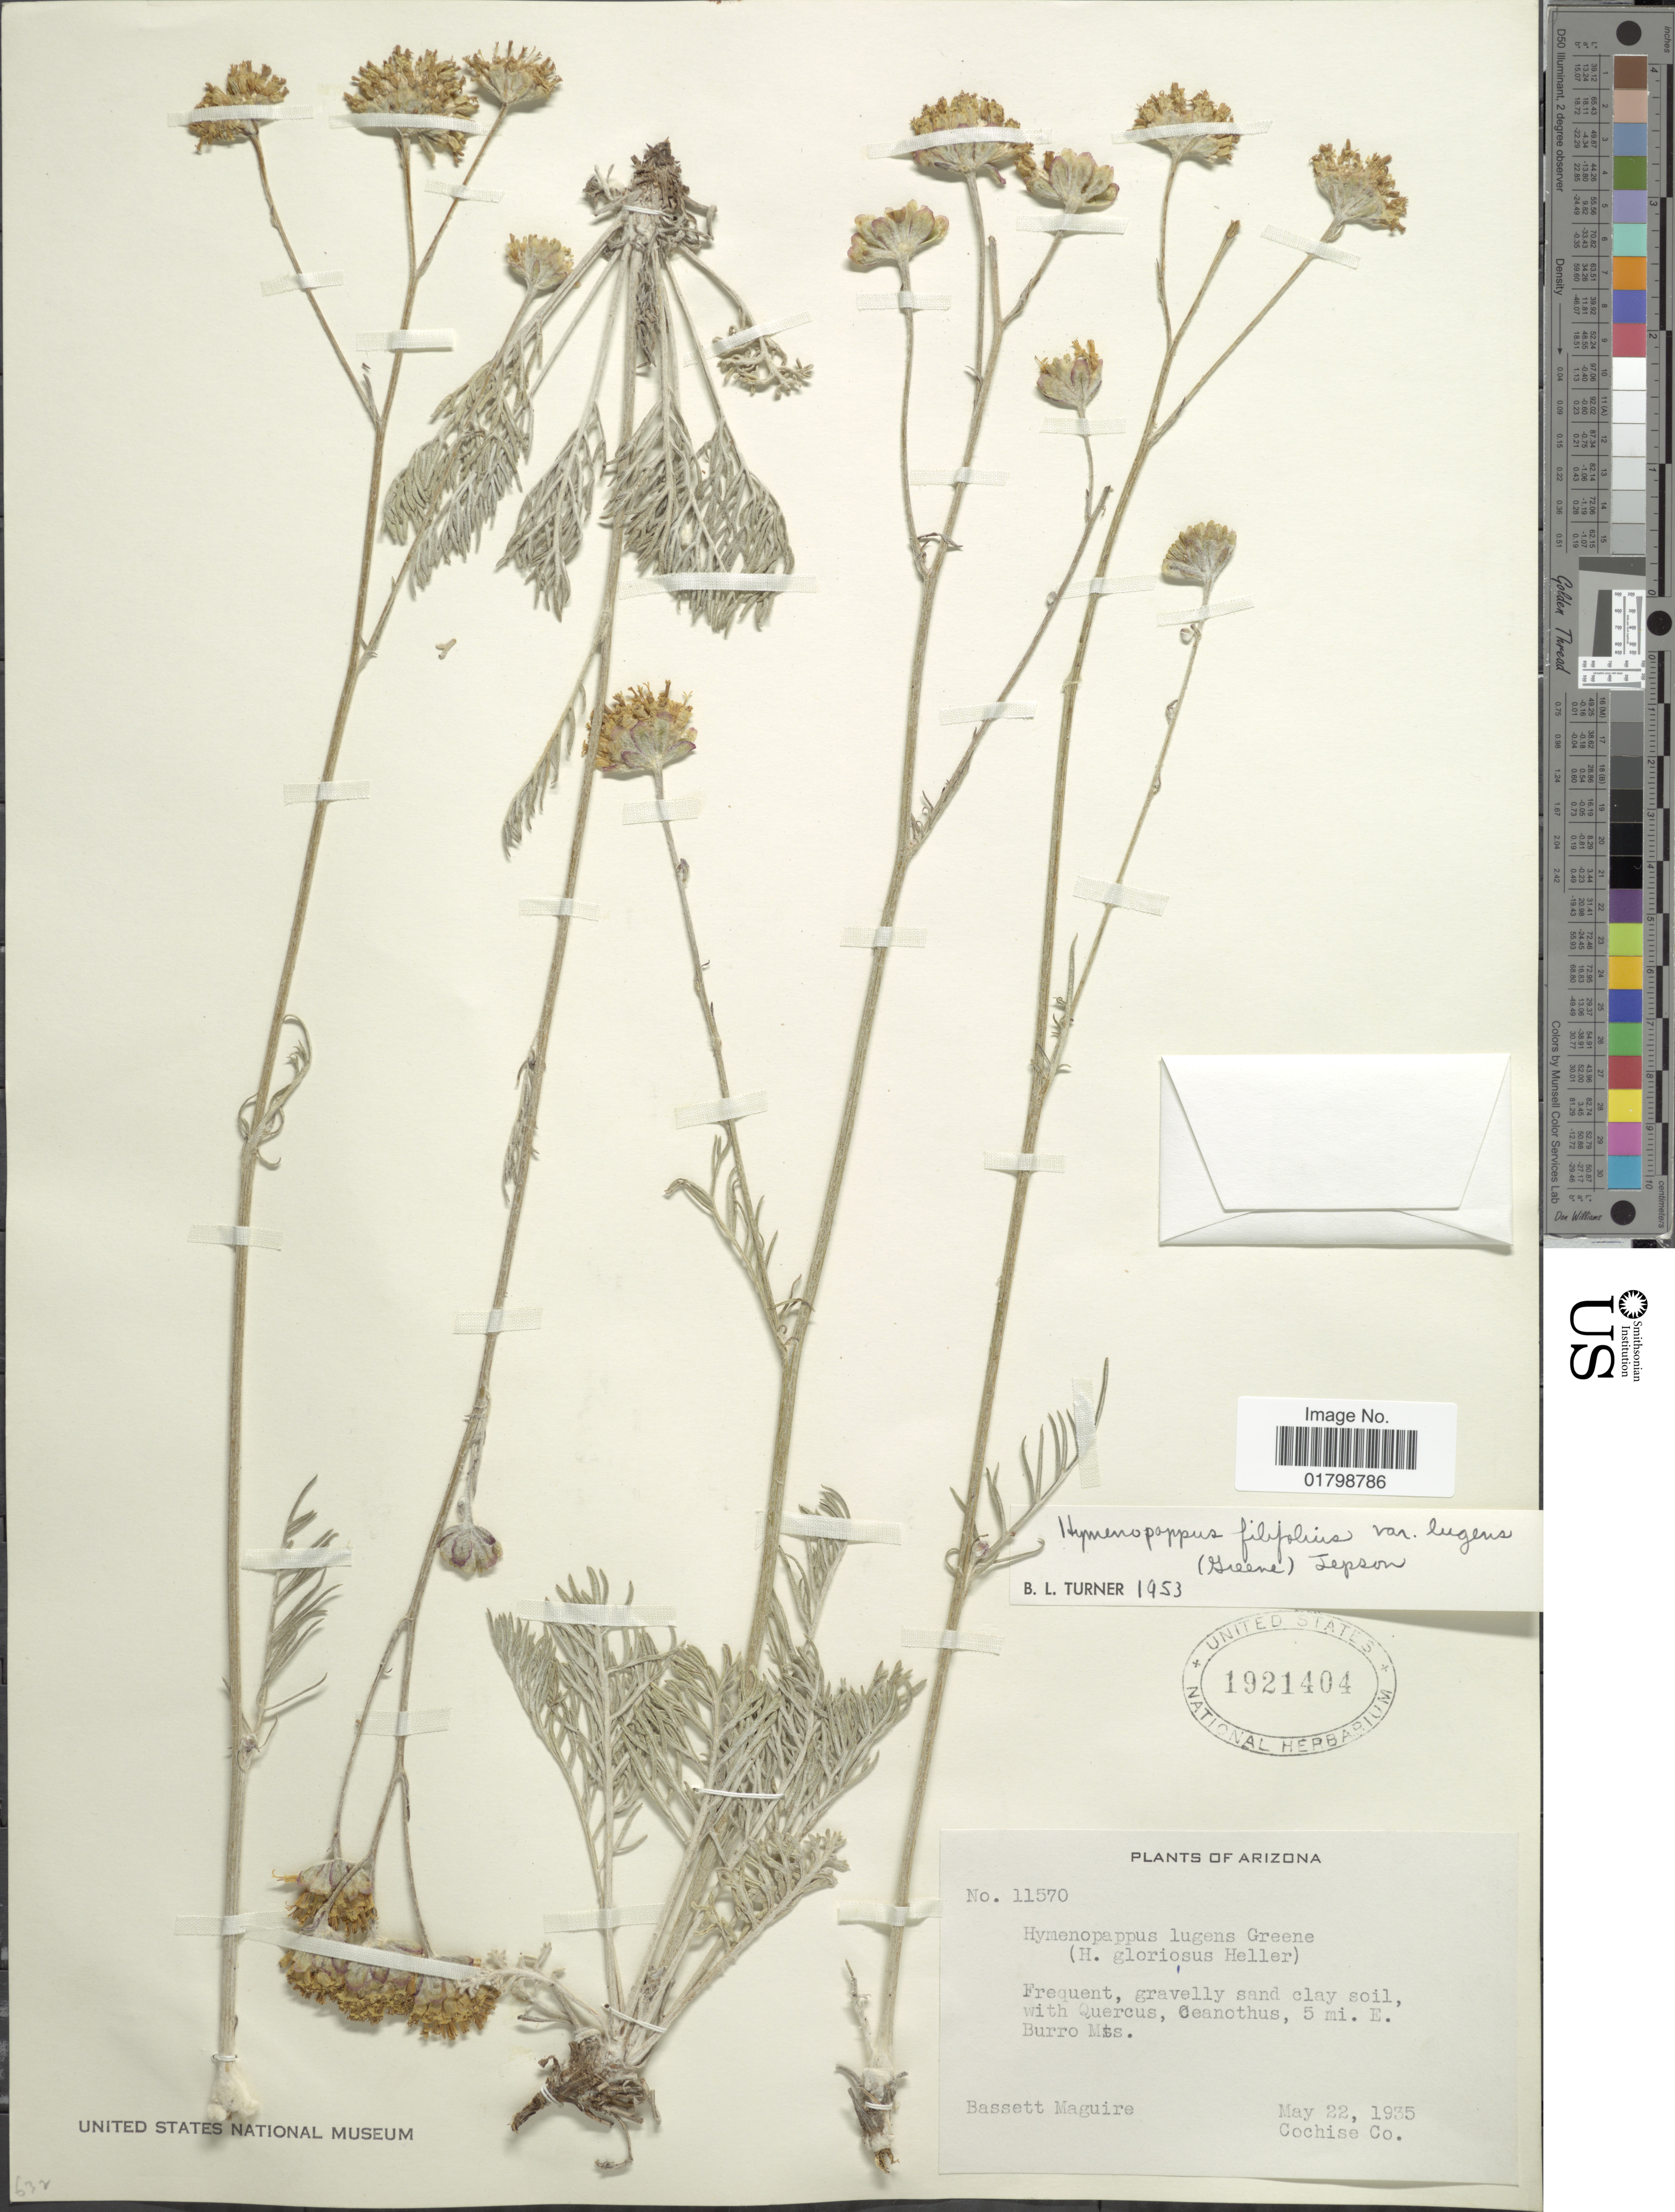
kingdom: Plantae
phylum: Tracheophyta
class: Magnoliopsida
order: Asterales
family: Asteraceae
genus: Hymenopappus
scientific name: Hymenopappus filifolius var. lugens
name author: (Greene) Jeps.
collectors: B. Maguire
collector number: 11570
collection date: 1935-05-22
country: United States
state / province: Arizona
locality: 5 mi. E. Burro Mts.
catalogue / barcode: US 1921404